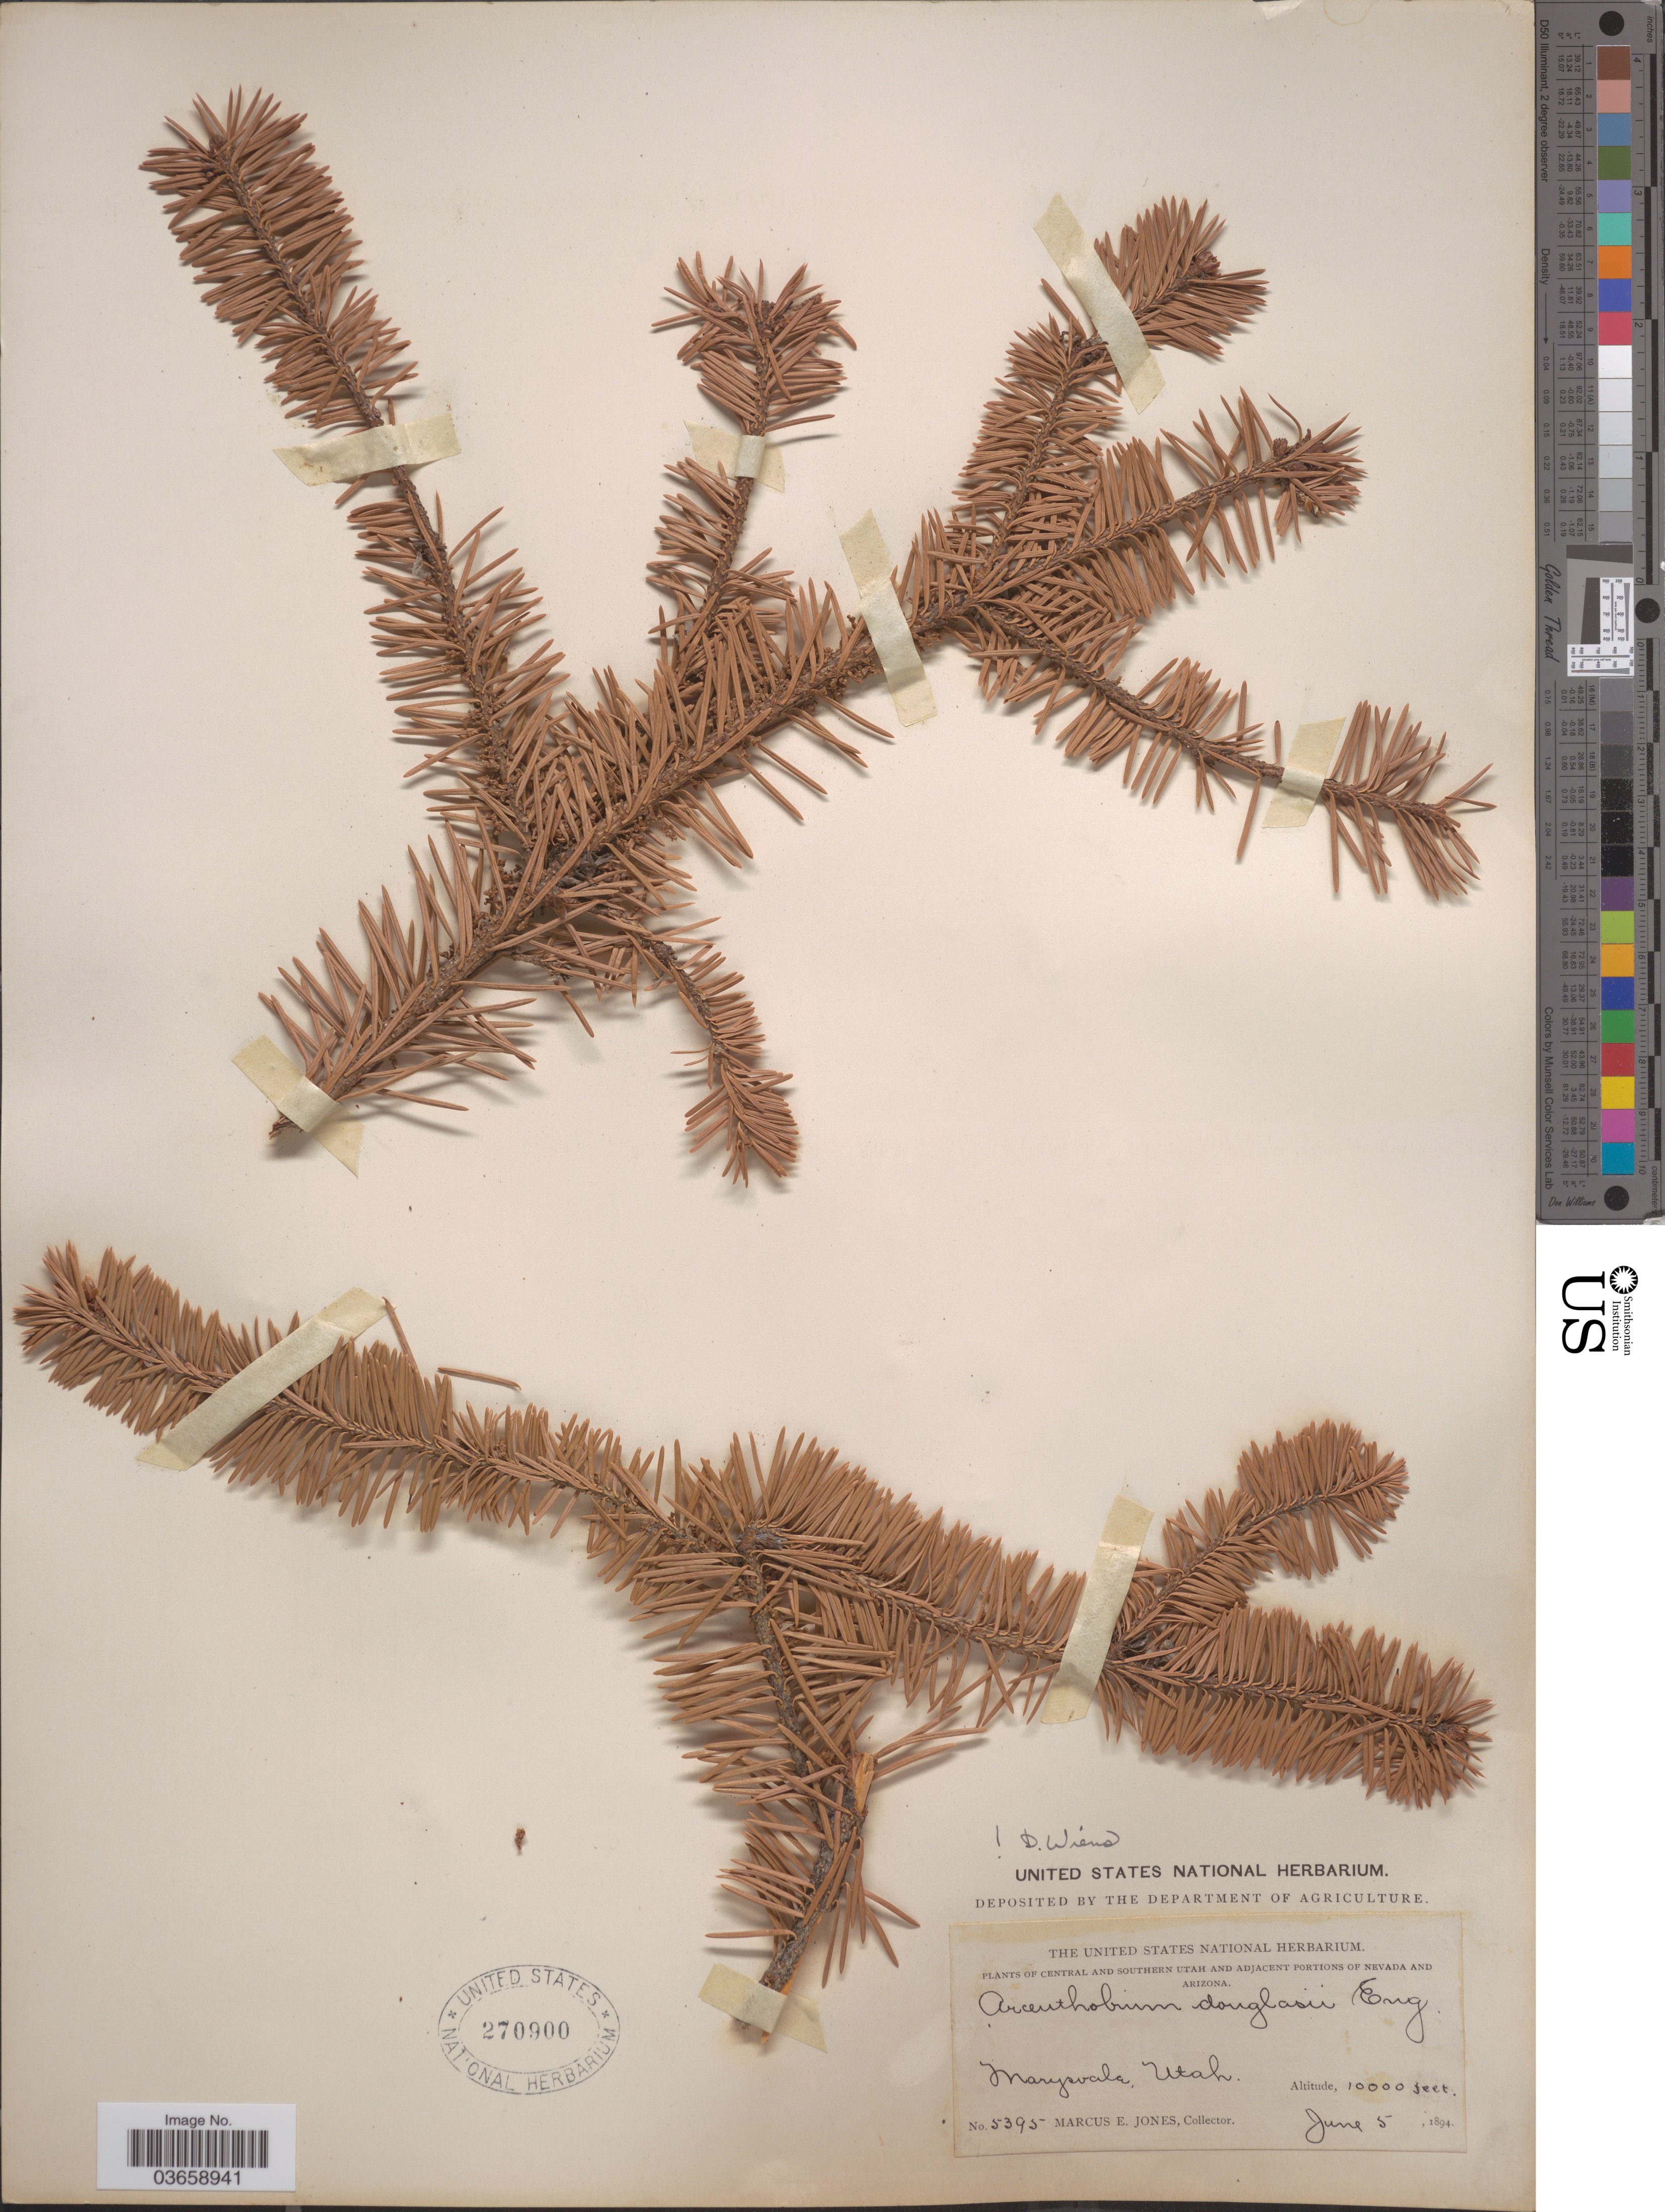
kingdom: Plantae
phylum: Tracheophyta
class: Magnoliopsida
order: Santalales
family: Viscaceae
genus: Arceuthobium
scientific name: Arceuthobium douglasii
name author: Engelm. in G.M. Wheeler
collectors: M. E. Jones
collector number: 5395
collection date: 1894-06-05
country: United States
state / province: Utah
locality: Central and southern Utah. Marysvale.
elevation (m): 3048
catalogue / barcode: US 270900